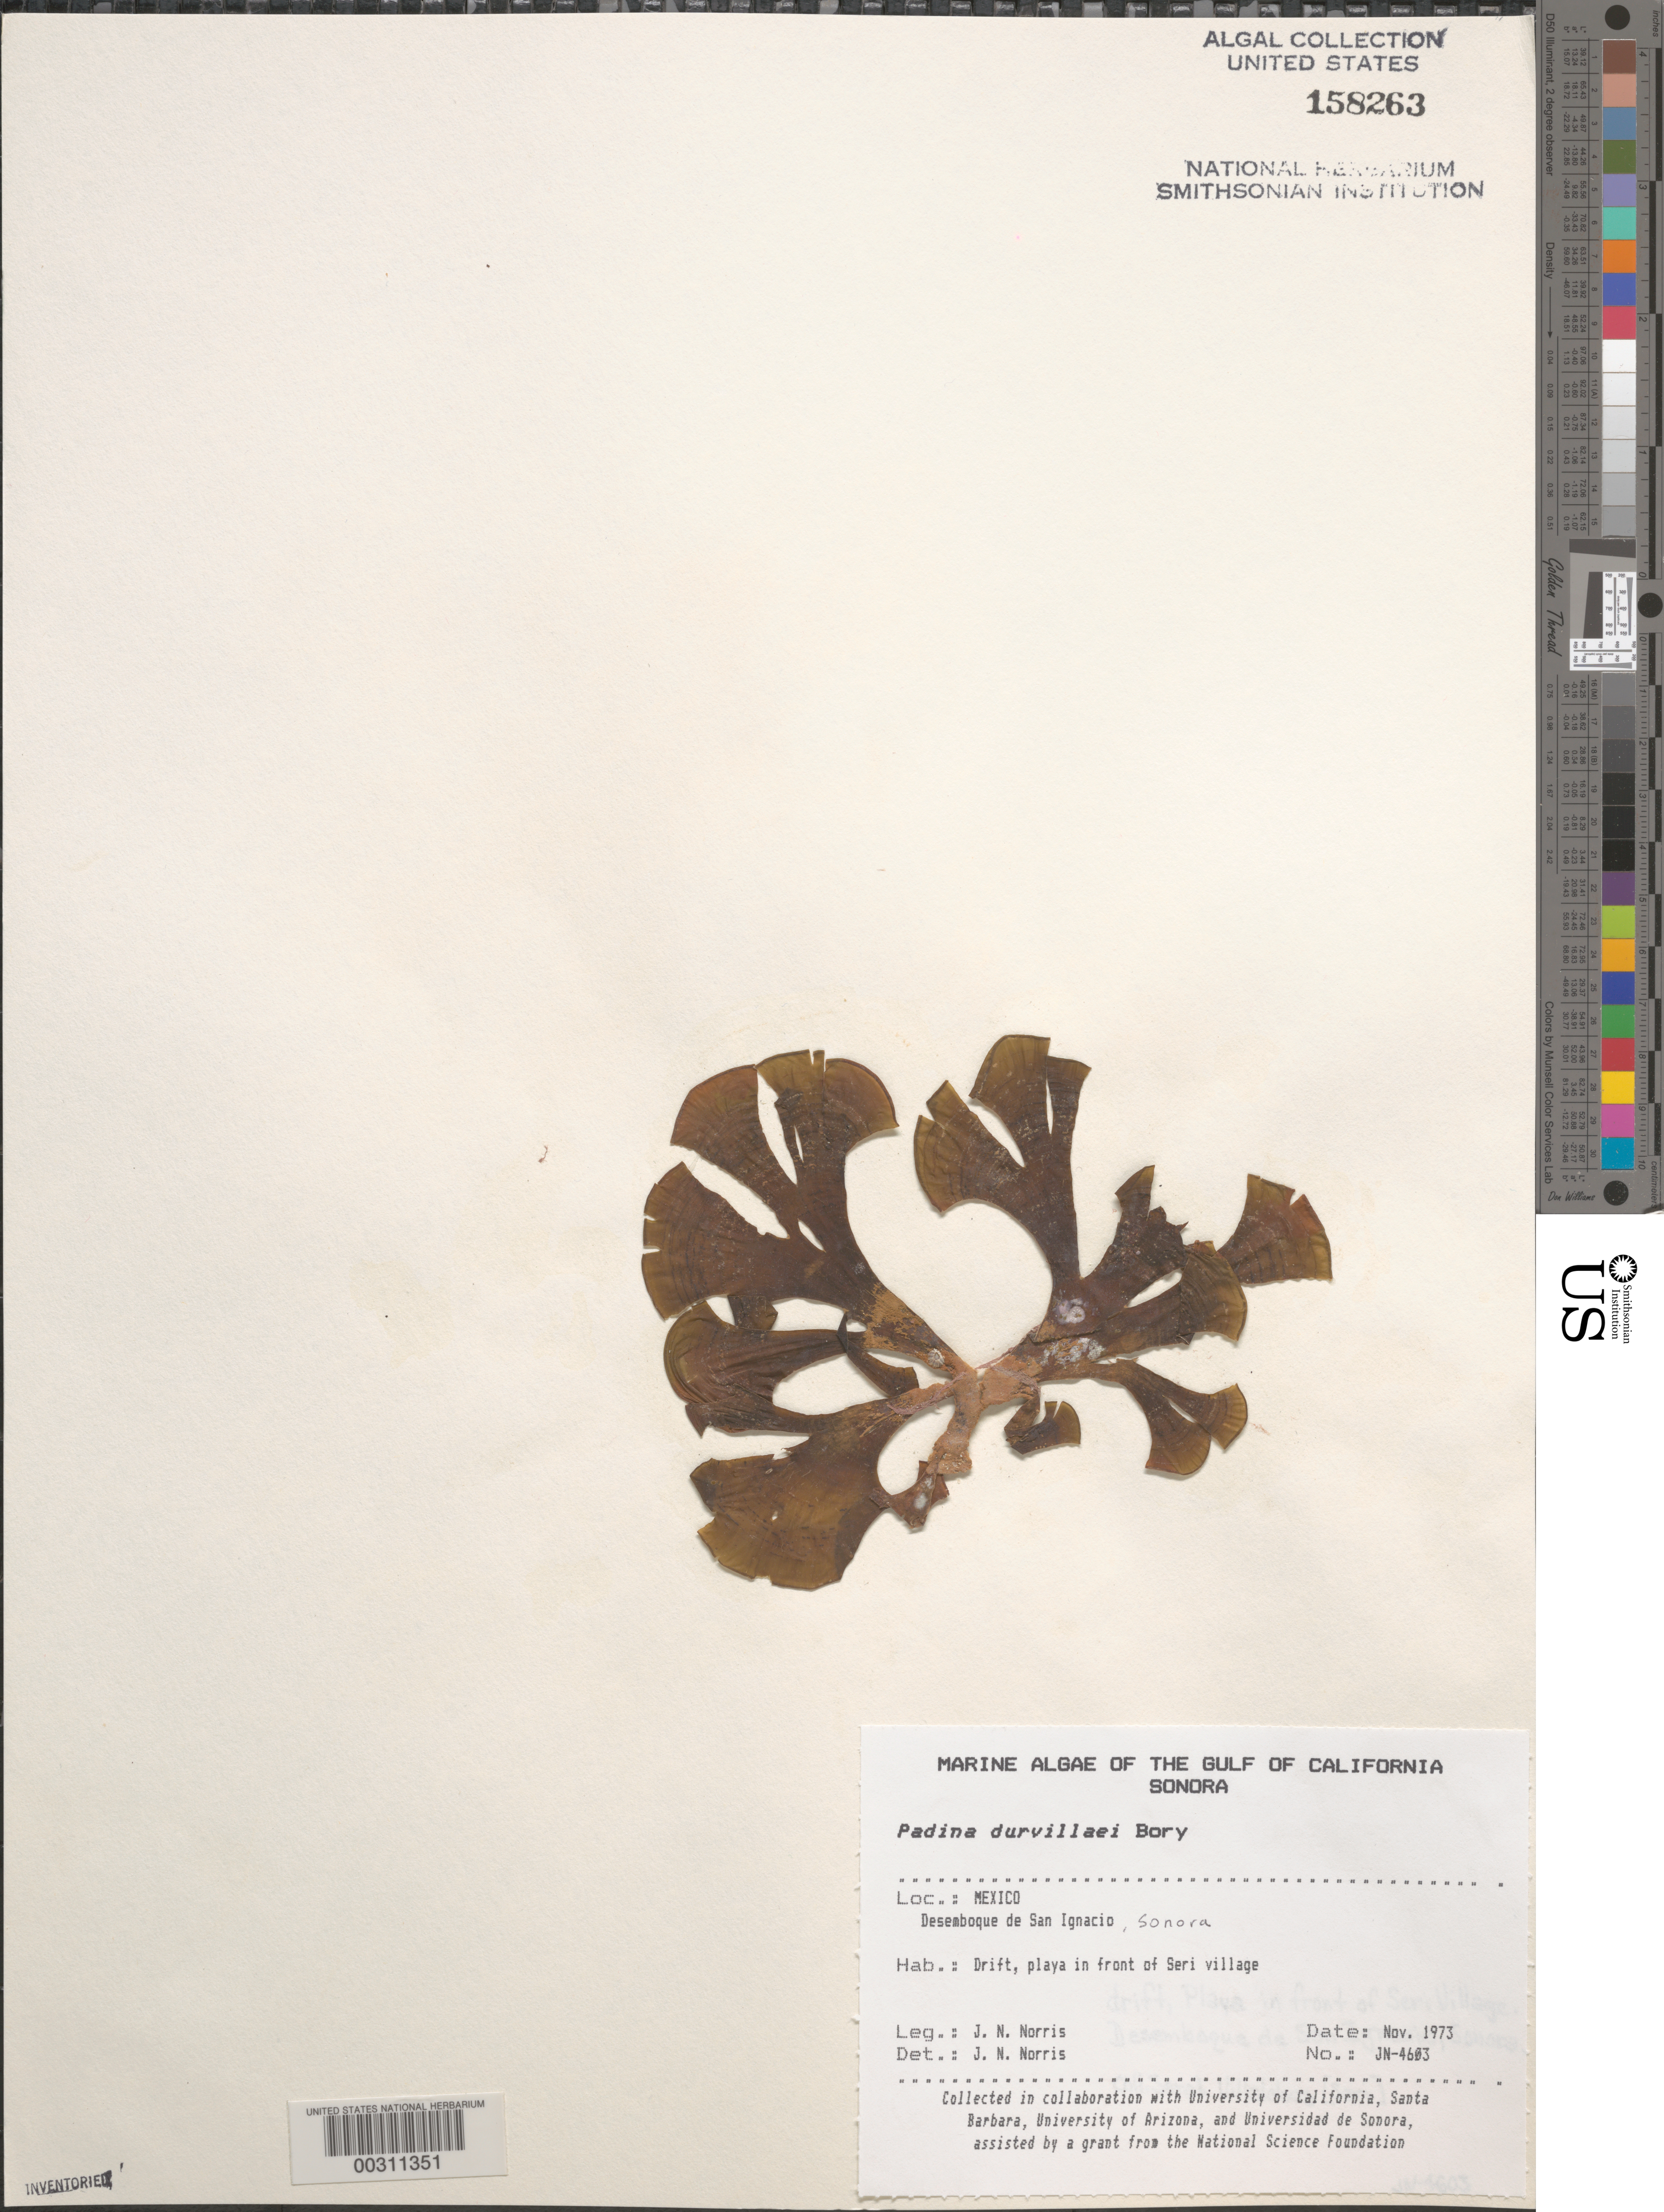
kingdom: Chromista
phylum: Ochrophyta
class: Phaeophyceae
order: Dictyotales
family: Dictyotaceae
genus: Padina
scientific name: Padina durvillaei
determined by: Norris, James N.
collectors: J. N. Norris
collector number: JN-4603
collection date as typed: Nov 1973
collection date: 1973-11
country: Mexico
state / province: Sonora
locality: Desemboque de San Ignacio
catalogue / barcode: US 158263